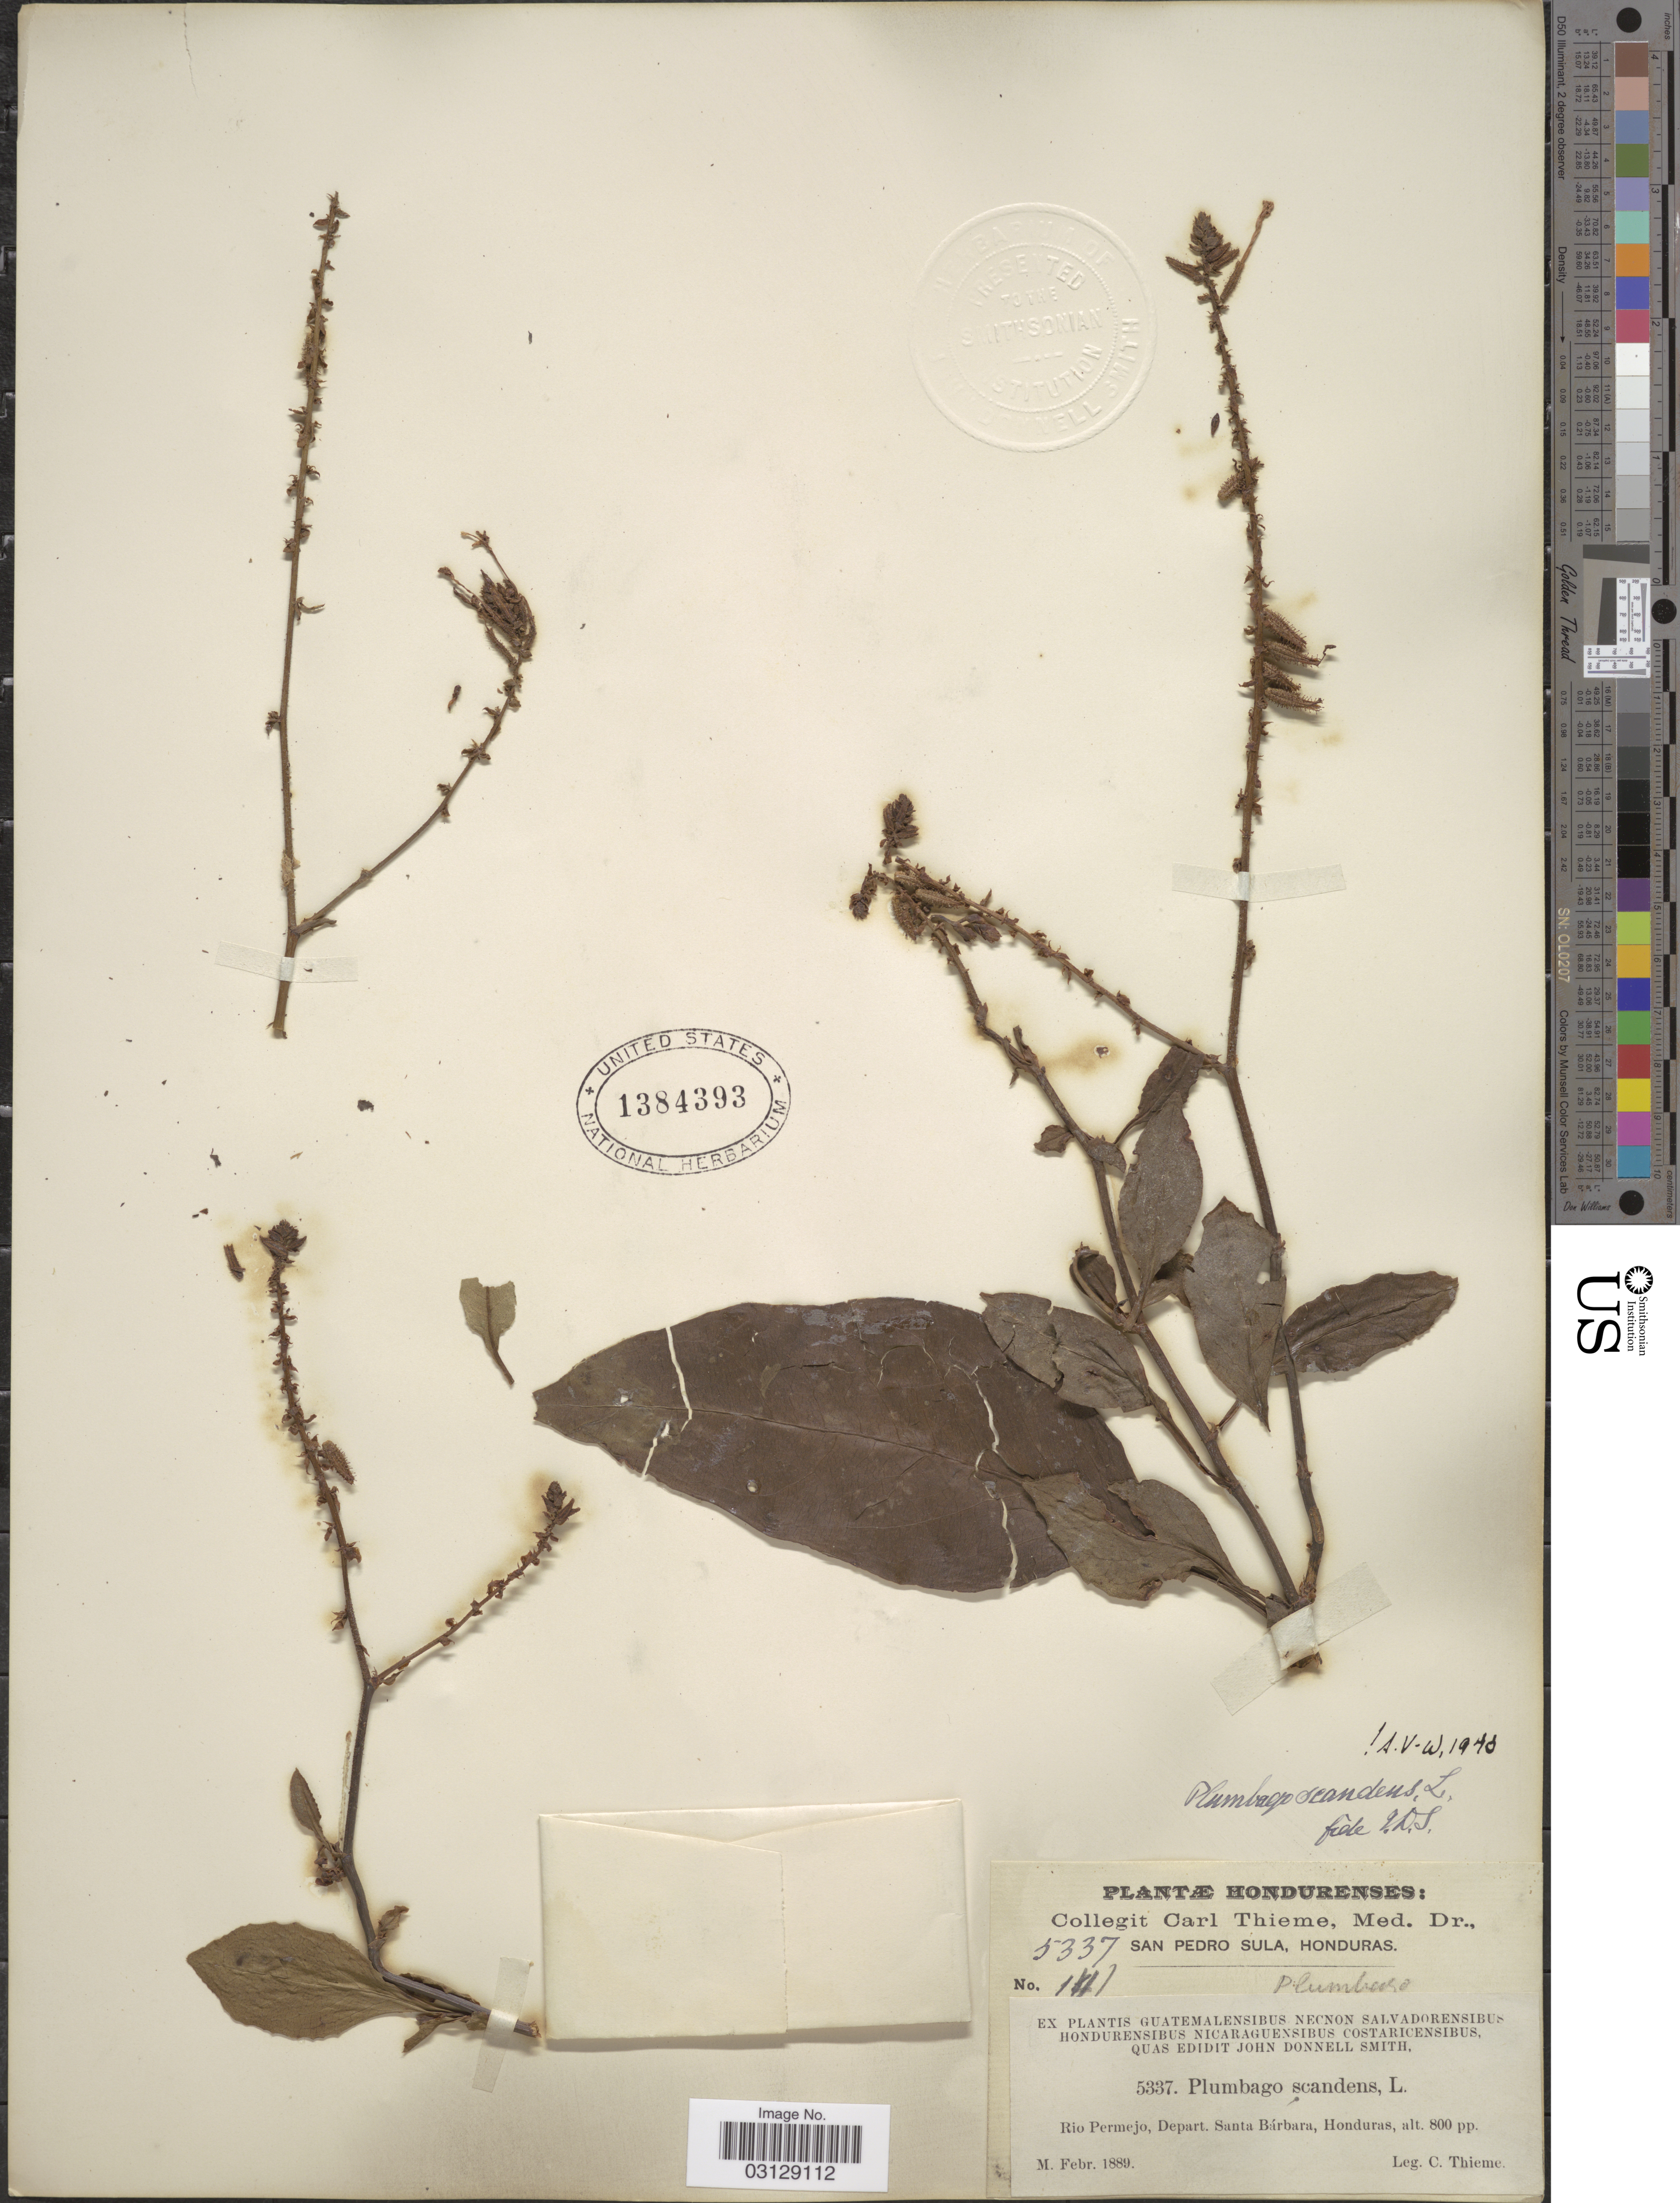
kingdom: Plantae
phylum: Tracheophyta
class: Magnoliopsida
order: Caryophyllales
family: Plumbaginaceae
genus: Plumbago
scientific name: Plumbago scandens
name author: L.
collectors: C. Thieme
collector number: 5337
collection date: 1889-02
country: Honduras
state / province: Santa Bárbara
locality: Rio Permejo, Depart. Santa Bárbara.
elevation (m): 244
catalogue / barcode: US 1384393